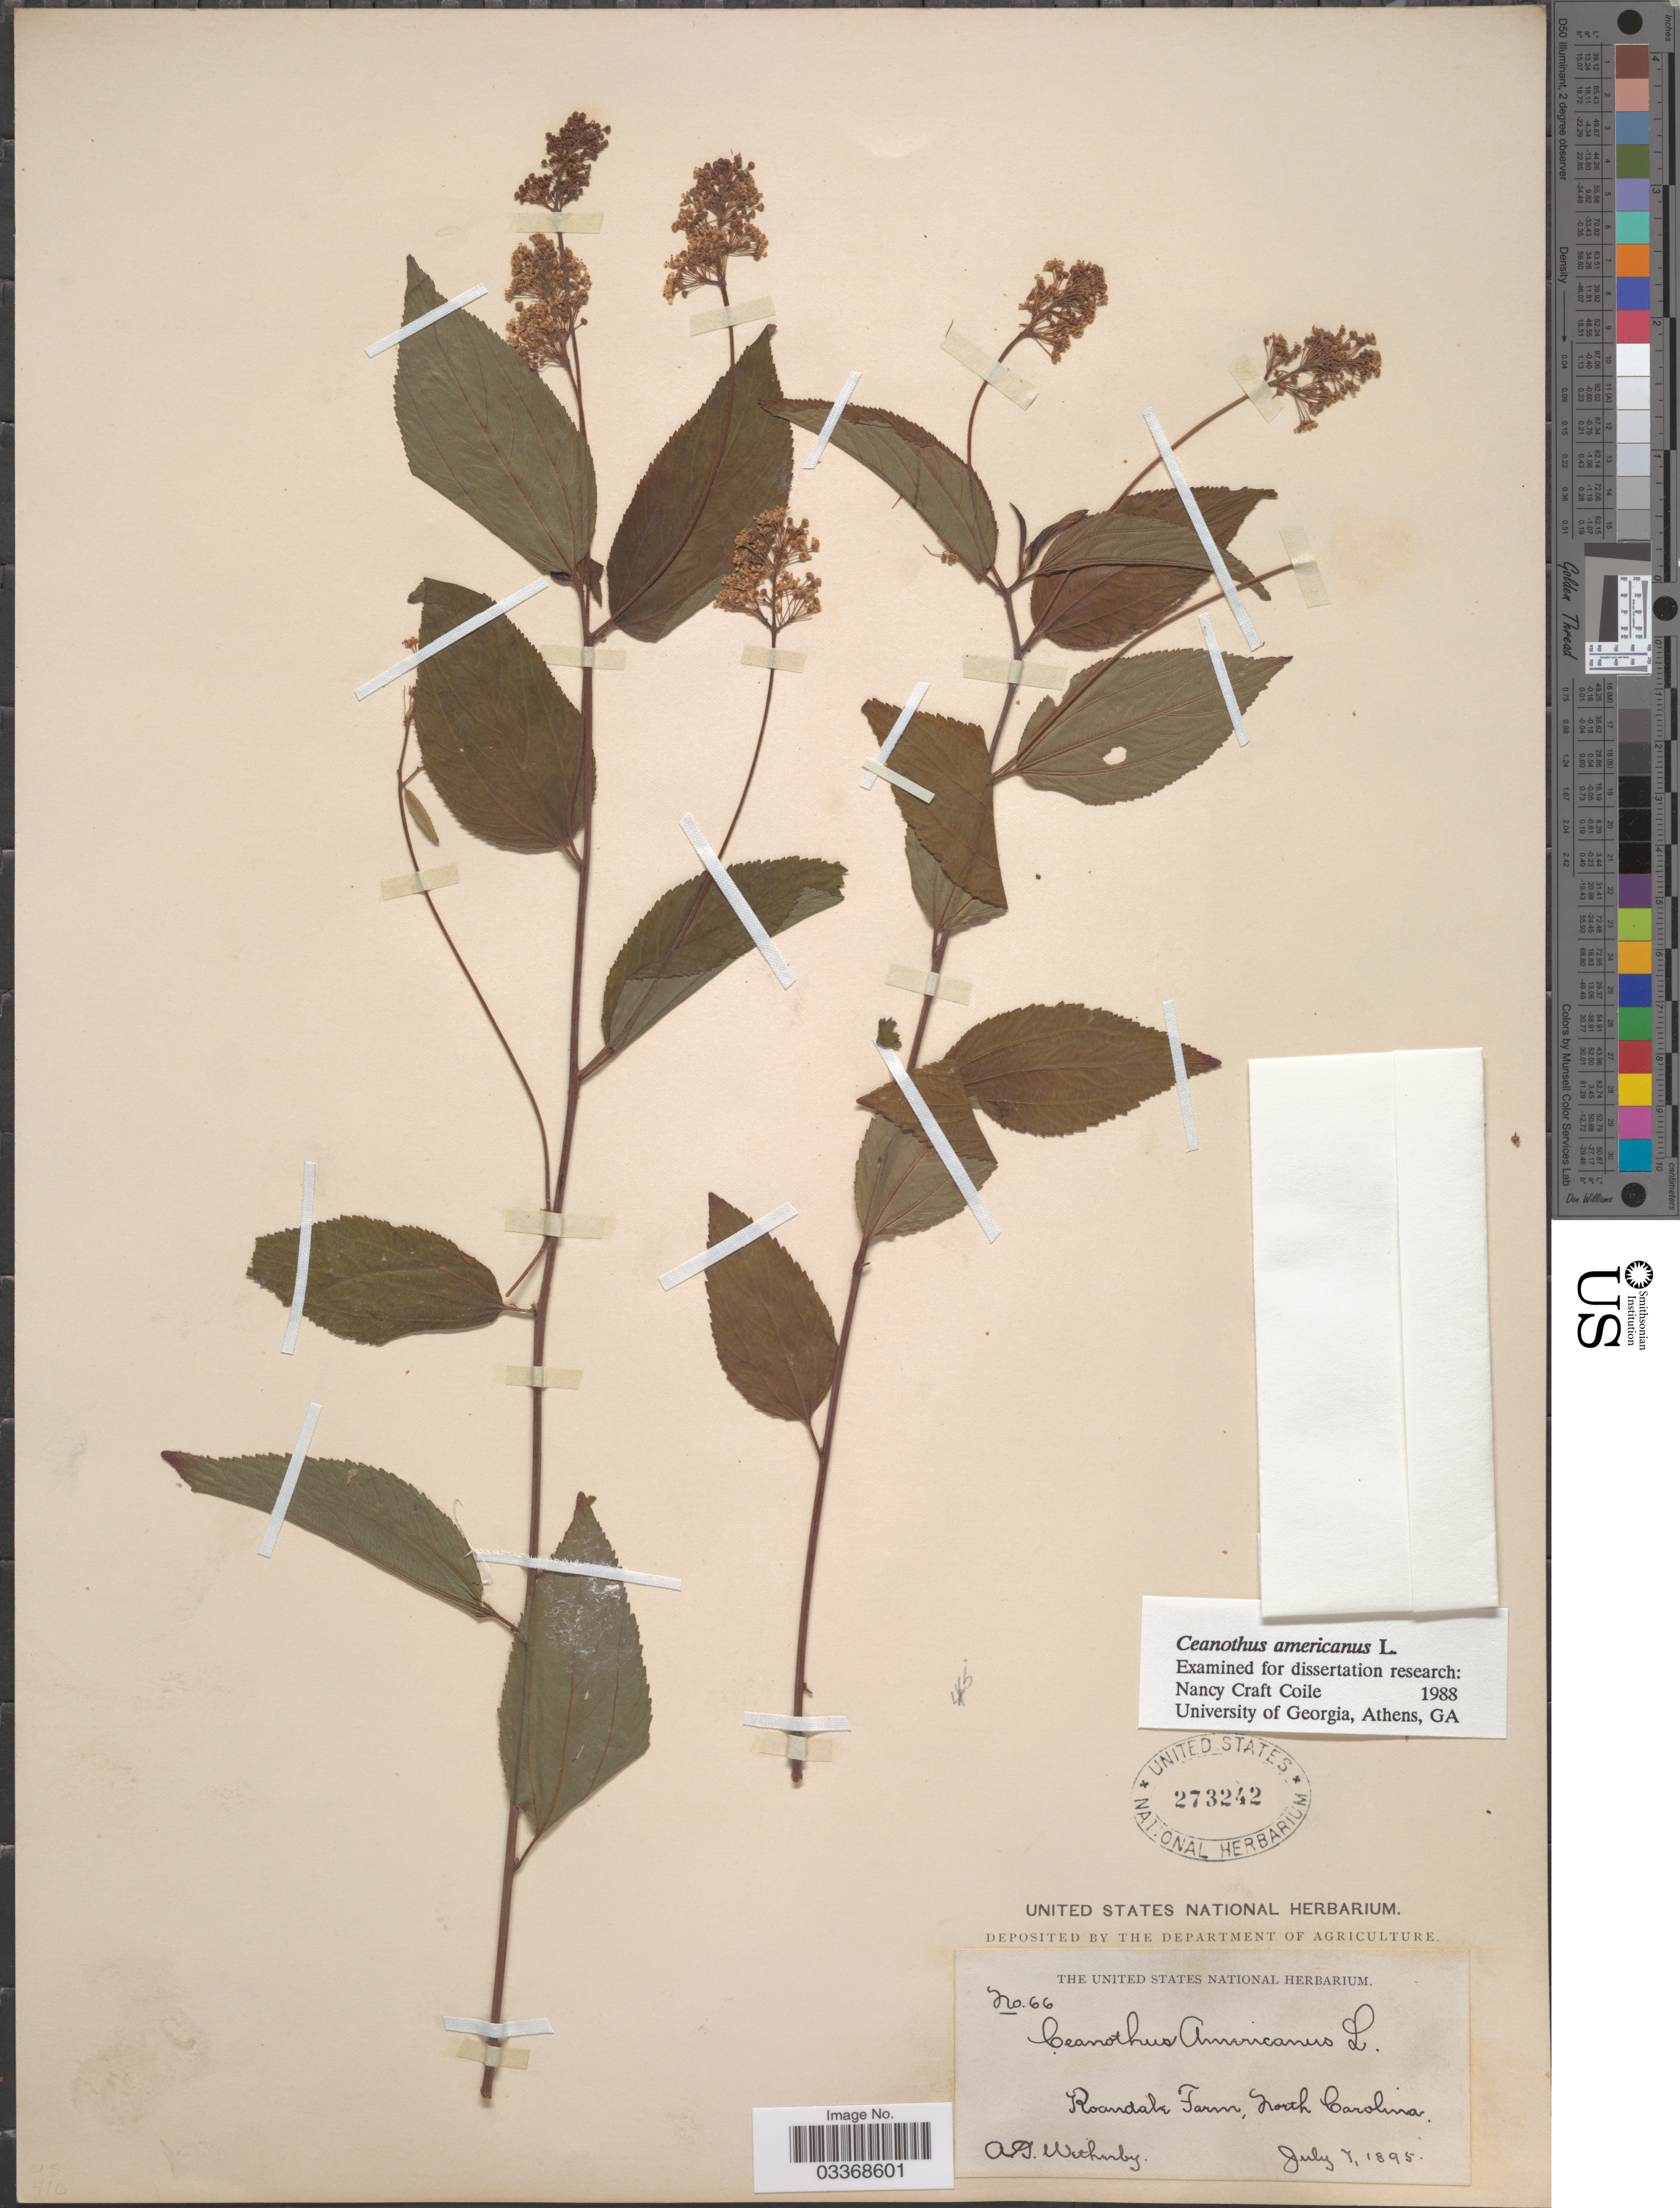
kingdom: Plantae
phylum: Tracheophyta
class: Magnoliopsida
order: Rosales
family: Rhamnaceae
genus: Ceanothus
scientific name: Ceanothus americanus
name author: L.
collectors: A. Wetherby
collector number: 66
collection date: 1895-07-07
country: United States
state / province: North Carolina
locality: Roandale Farm.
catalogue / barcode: US 273242